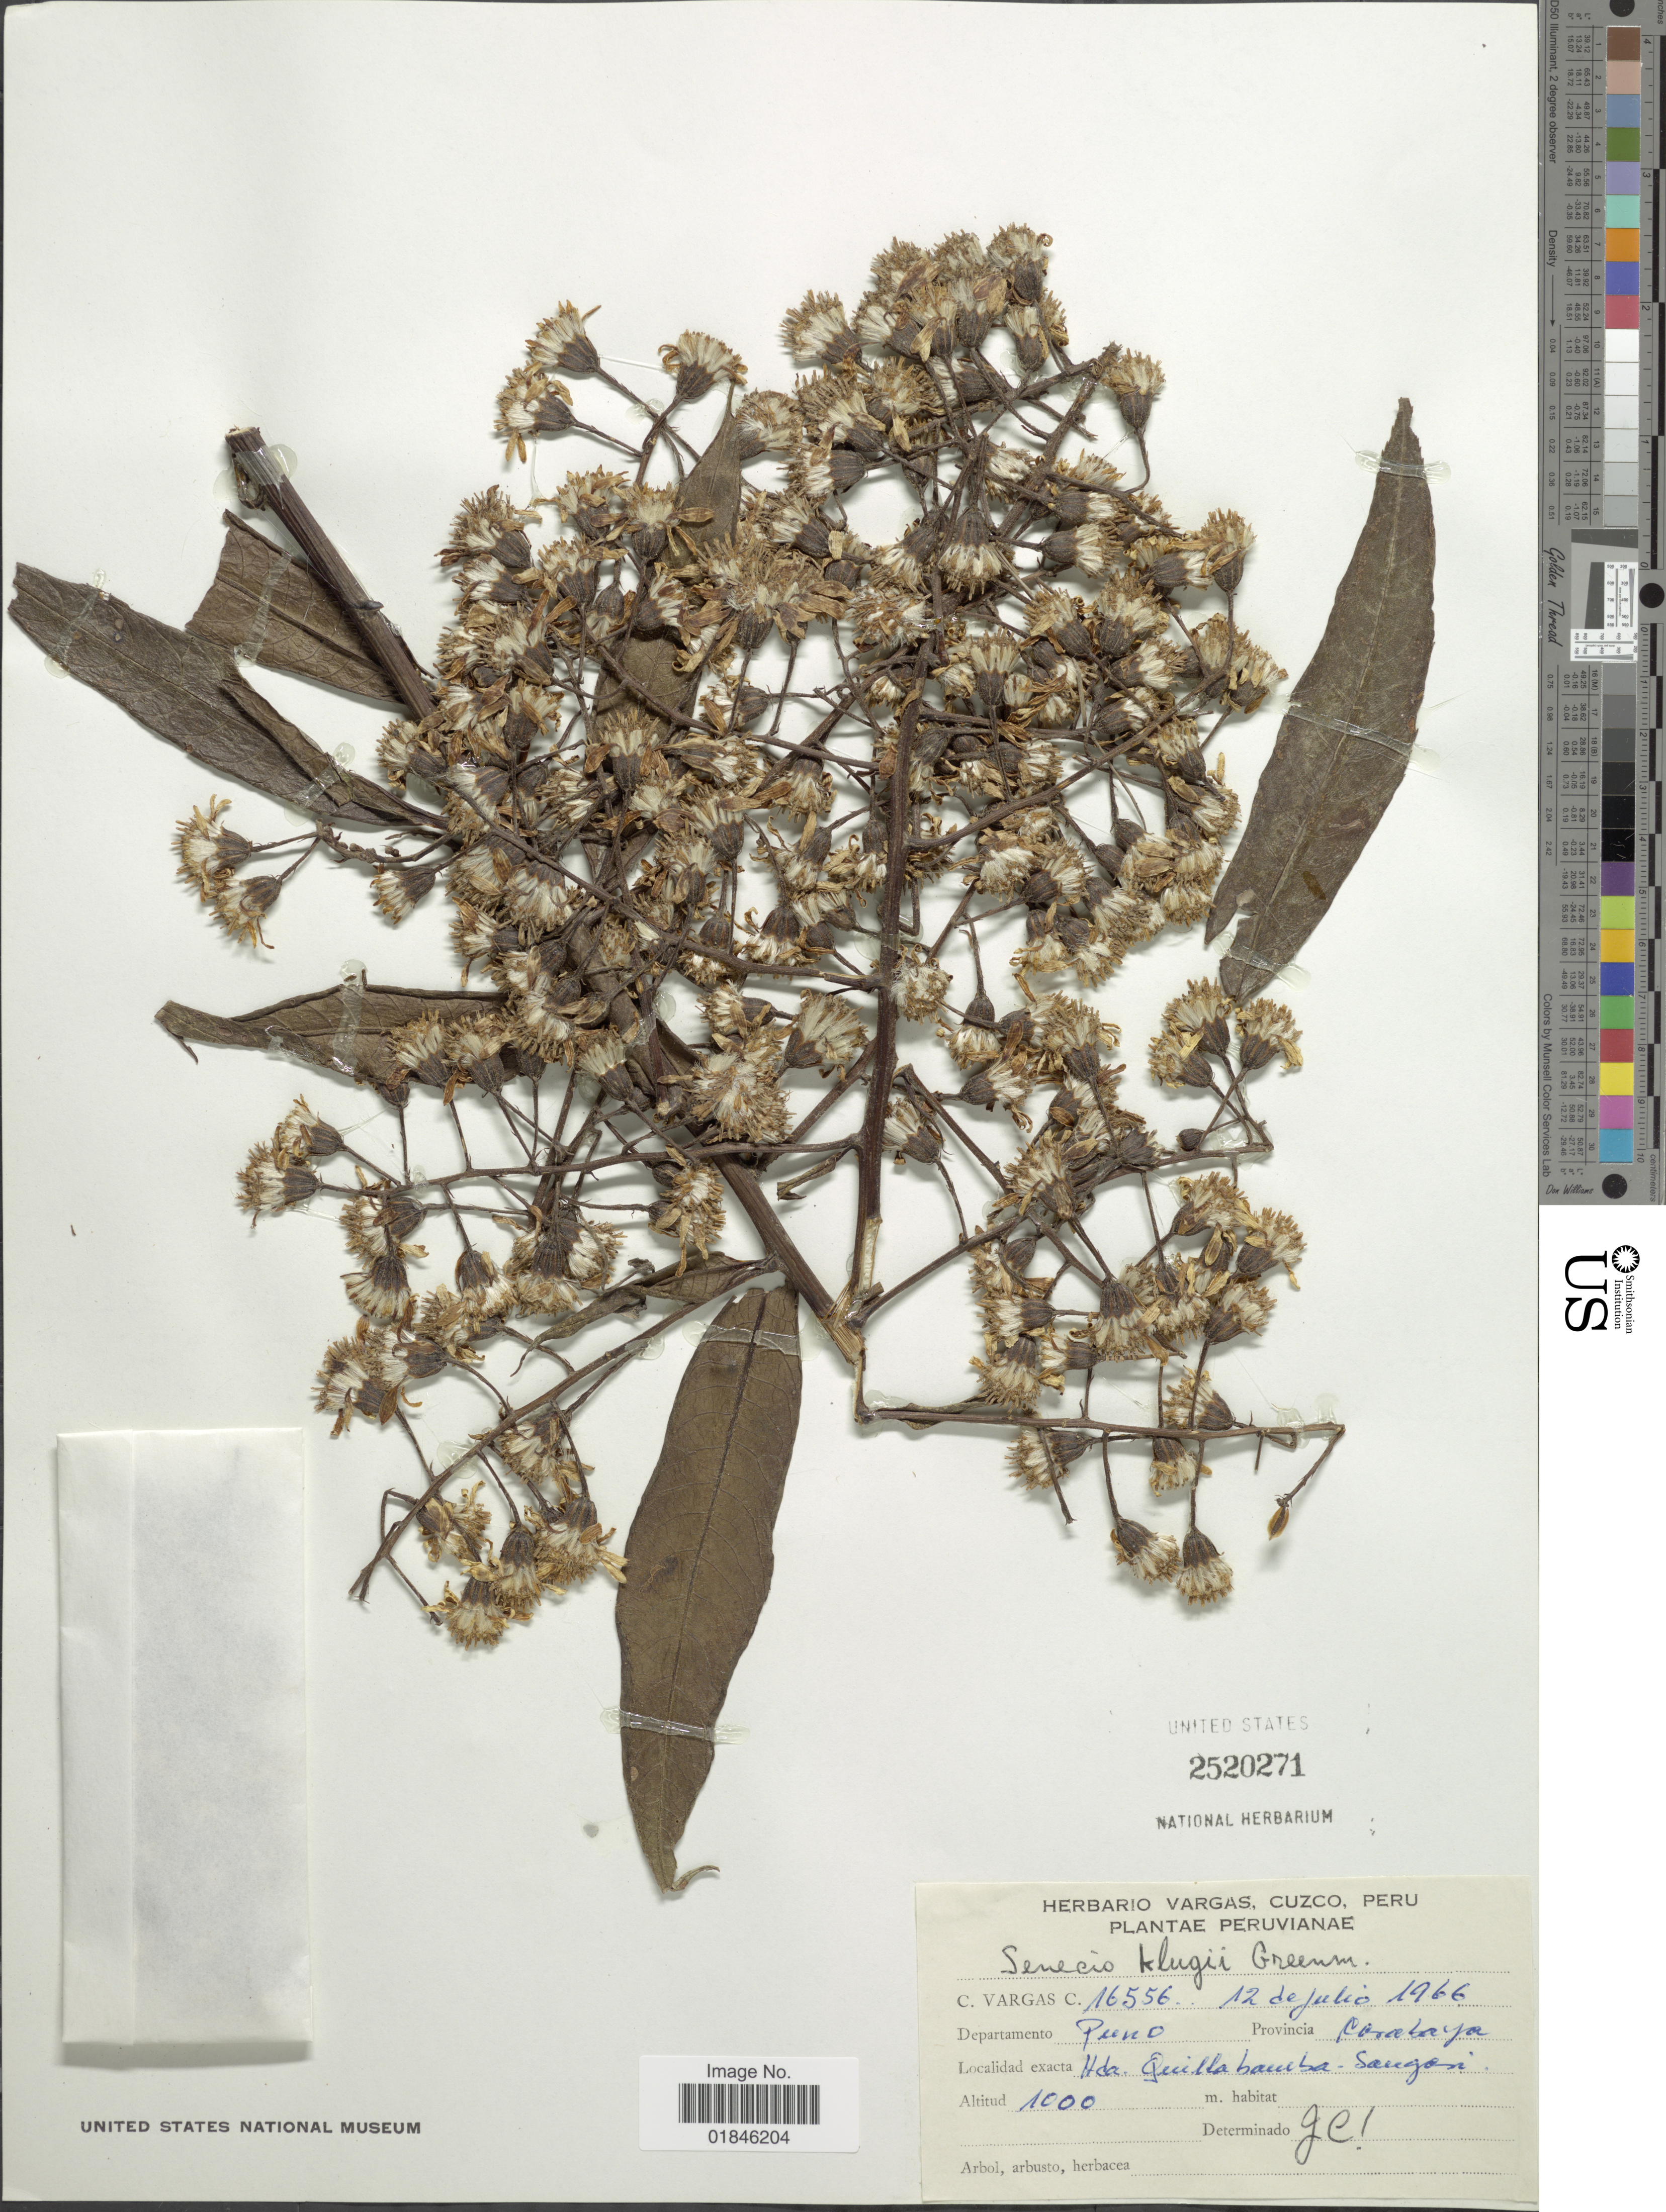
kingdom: Plantae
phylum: Tracheophyta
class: Magnoliopsida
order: Asterales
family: Asteraceae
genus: Pentacalia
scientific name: Pentacalia reflexa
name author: (Kunth) Cuatrec.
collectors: C. Vargas Calderón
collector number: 16556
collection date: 1966-07-12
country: Peru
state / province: Puno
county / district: Carabaya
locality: Hda. Quillabamba - Sangar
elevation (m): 1000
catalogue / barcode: US 2520271